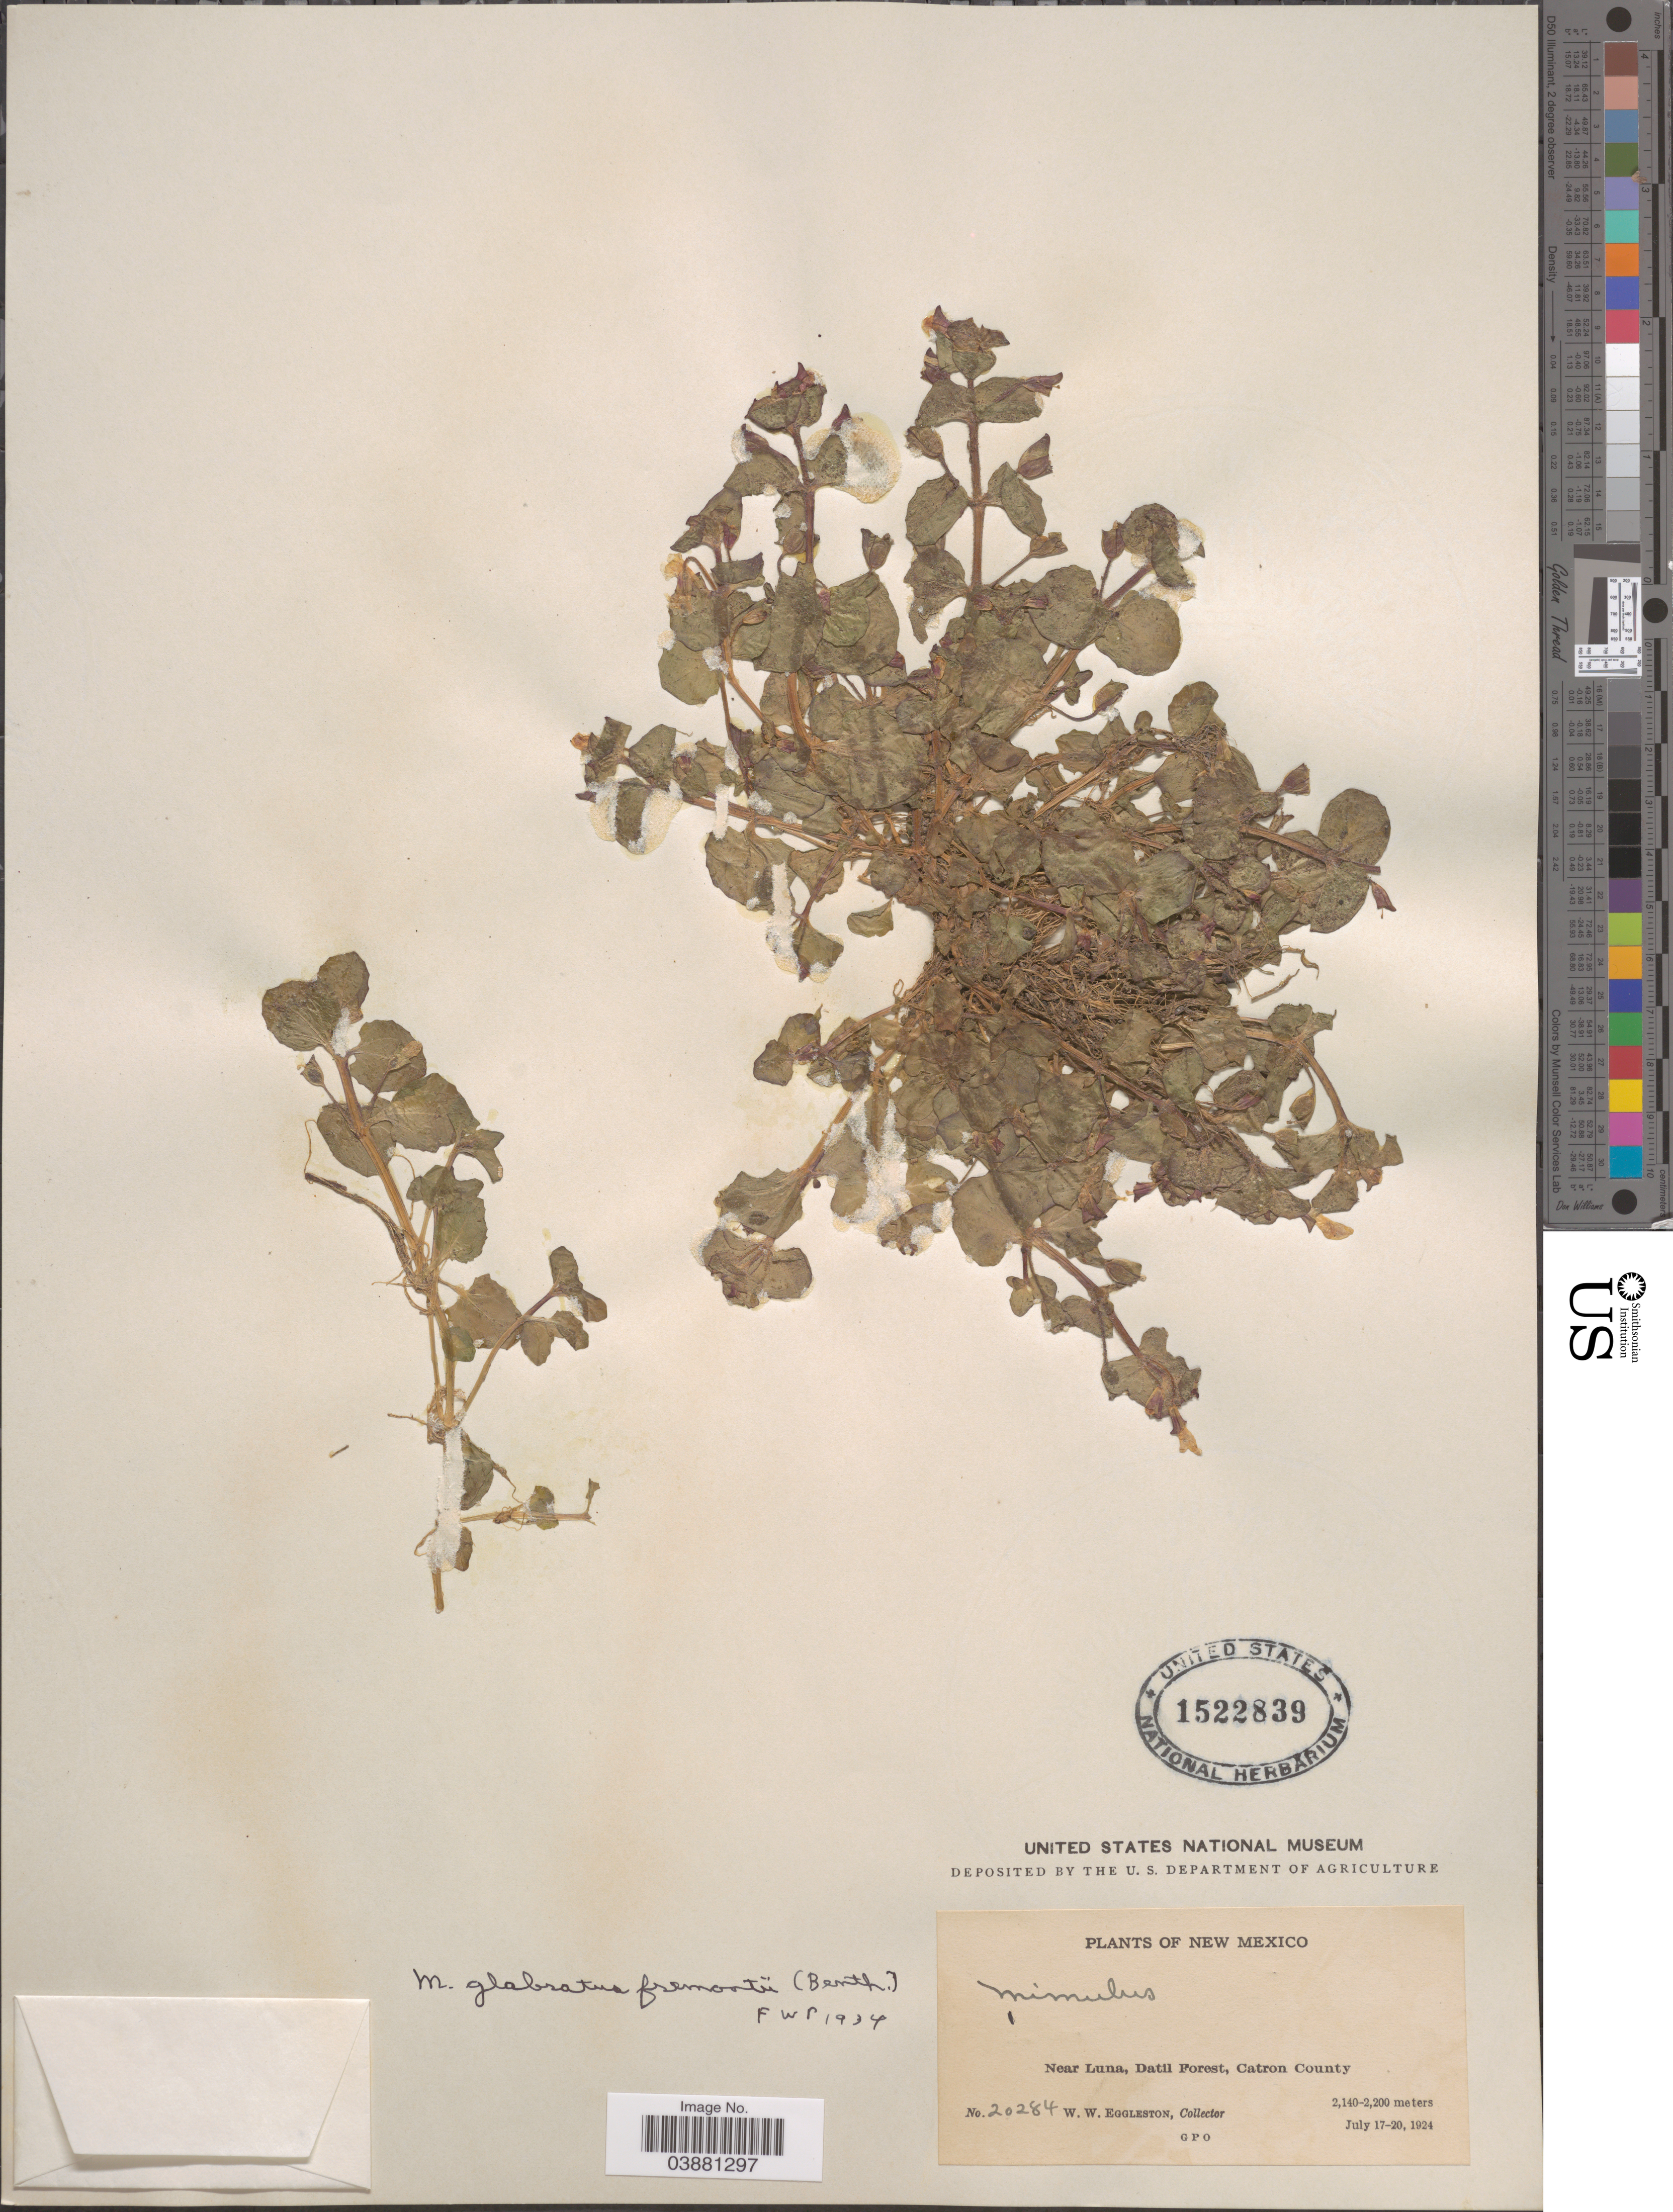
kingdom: Plantae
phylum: Tracheophyta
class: Magnoliopsida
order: Lamiales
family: Phrymaceae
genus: Mimulus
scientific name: Mimulus glabratus var. fremontii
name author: Kunth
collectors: W. W. Eggleston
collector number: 20284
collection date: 1924-07-17/1924-07-20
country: United States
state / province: New Mexico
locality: Near Luna, Datil Forest, Catron County.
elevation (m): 2140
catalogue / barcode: US 1522839